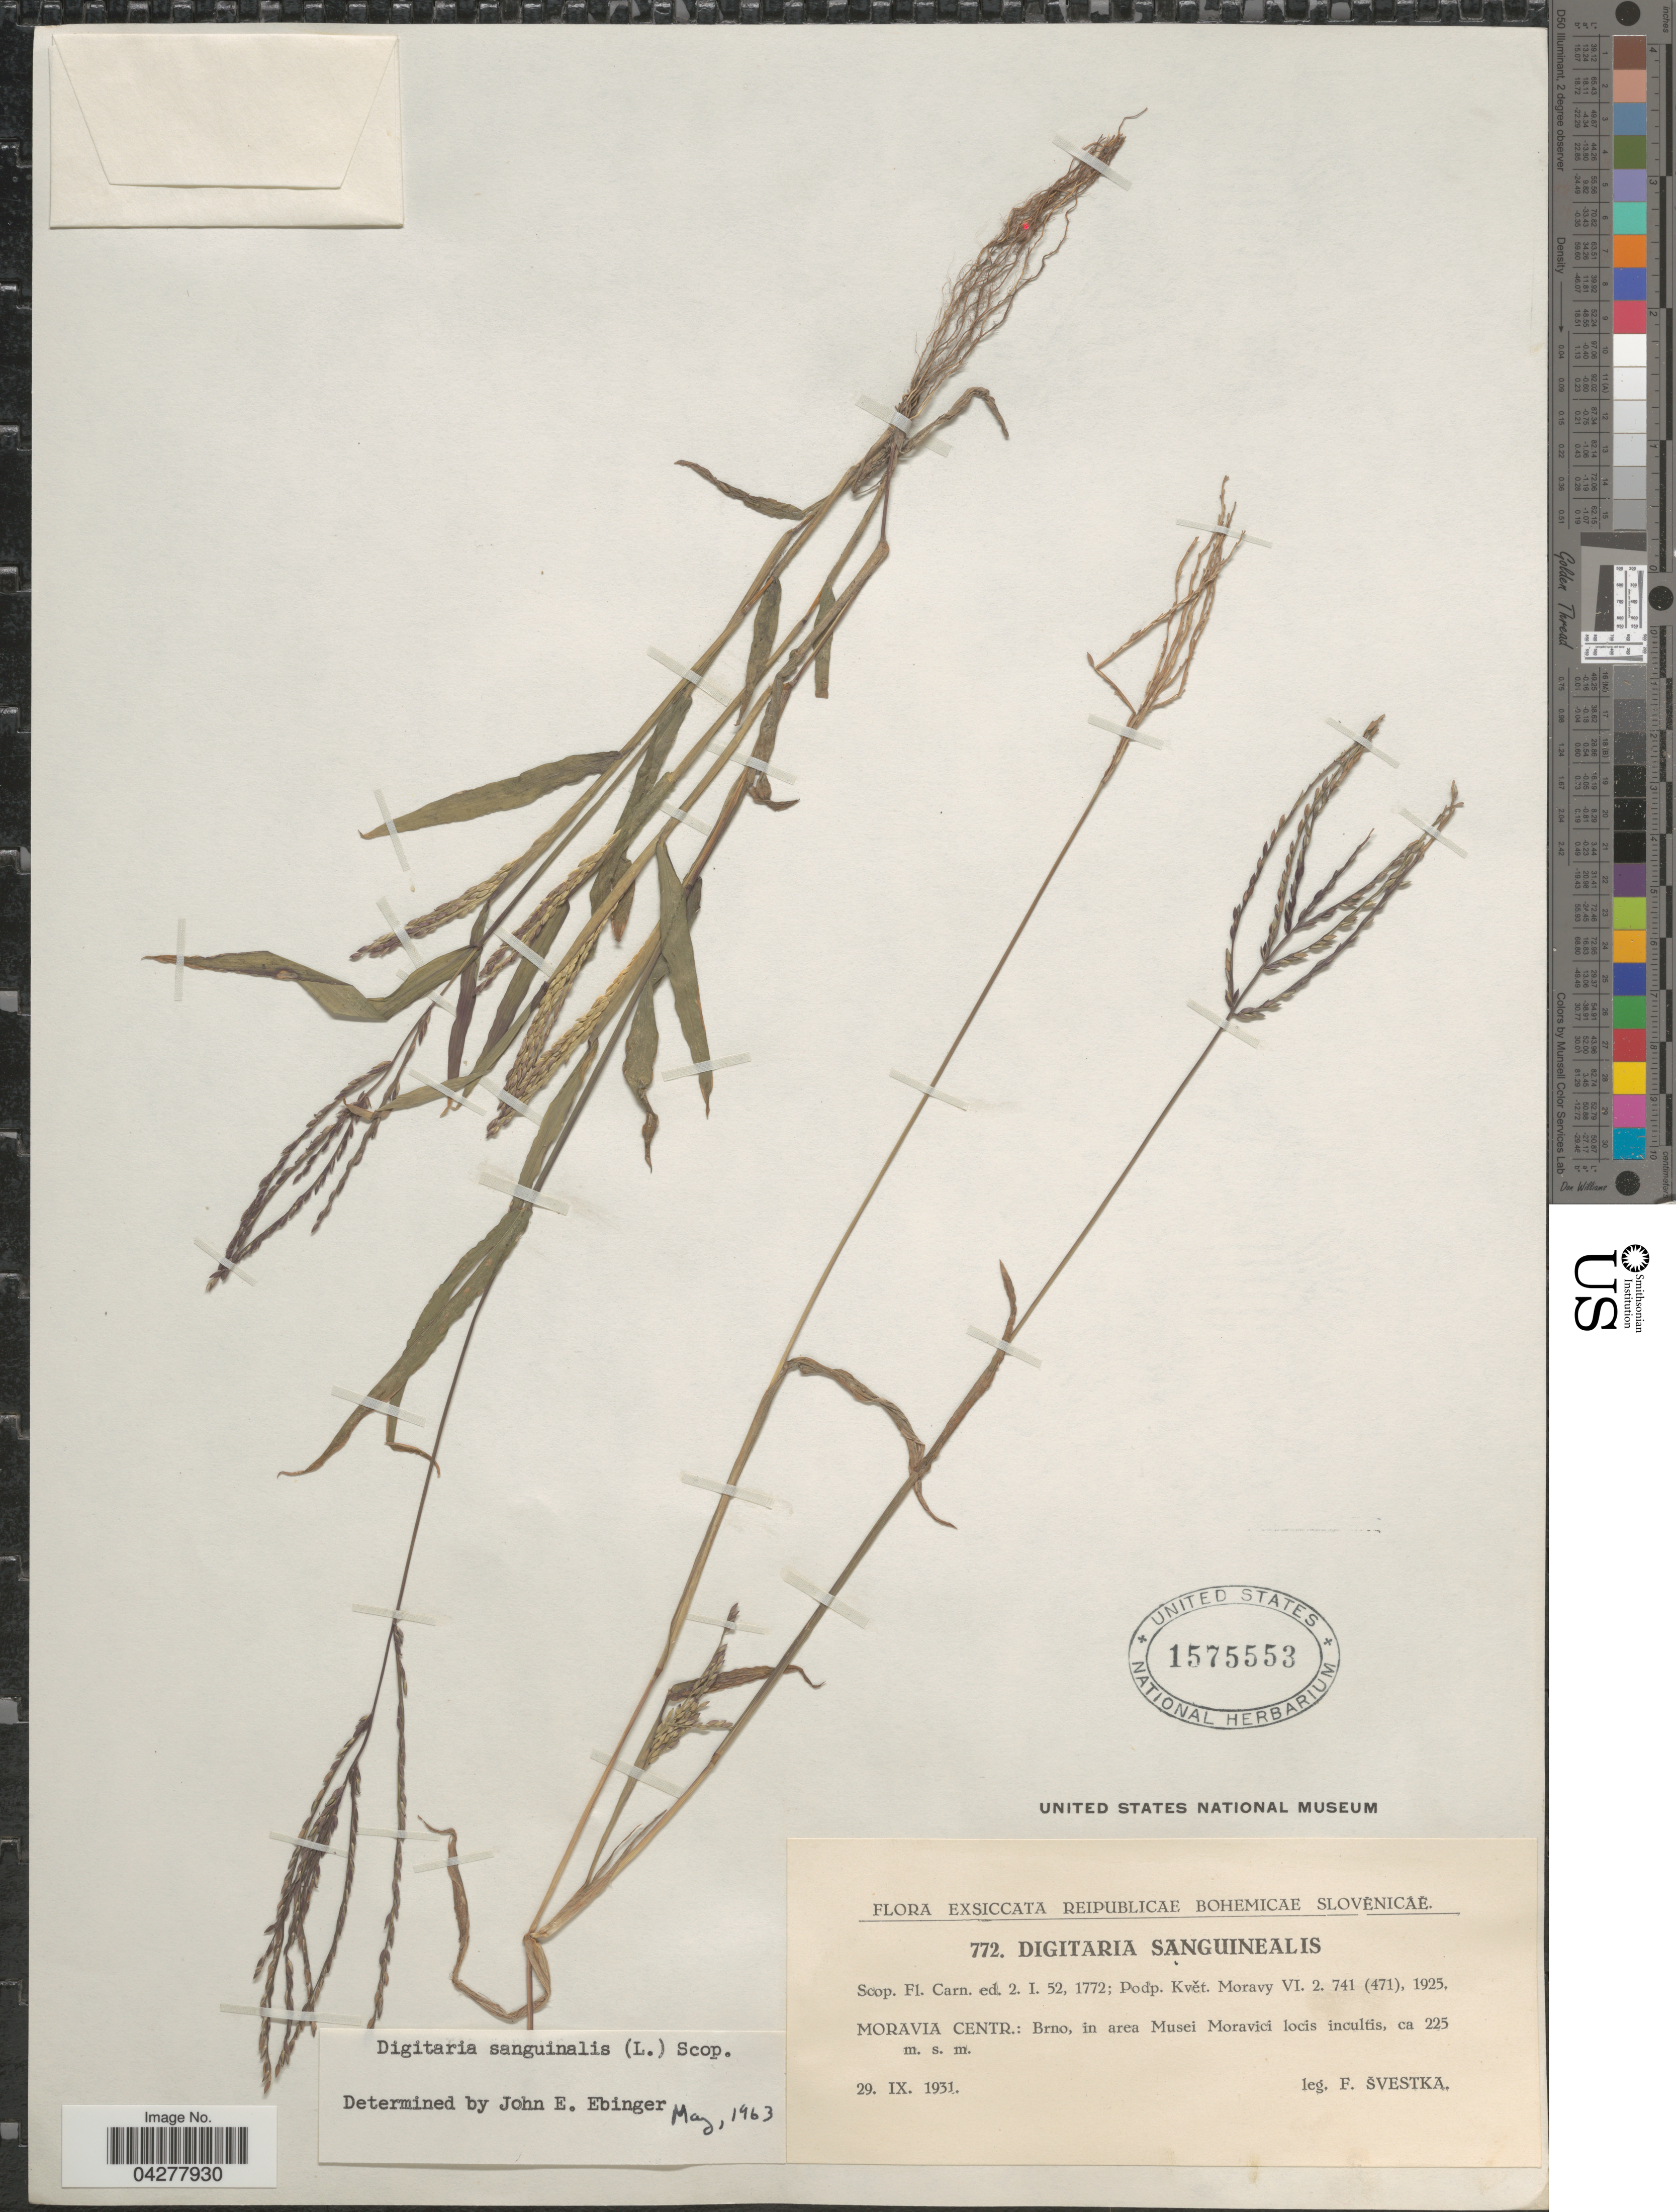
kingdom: Plantae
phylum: Tracheophyta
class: Liliopsida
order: Poales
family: Poaceae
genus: Digitaria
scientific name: Digitaria sanguinalis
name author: (L.) Scop.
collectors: F. Svestka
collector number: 772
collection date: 1931-09-29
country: Czechia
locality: Moravia Centr.: Brno, in area Musei Moravici locis incultis.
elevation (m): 225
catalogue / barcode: US 1575553